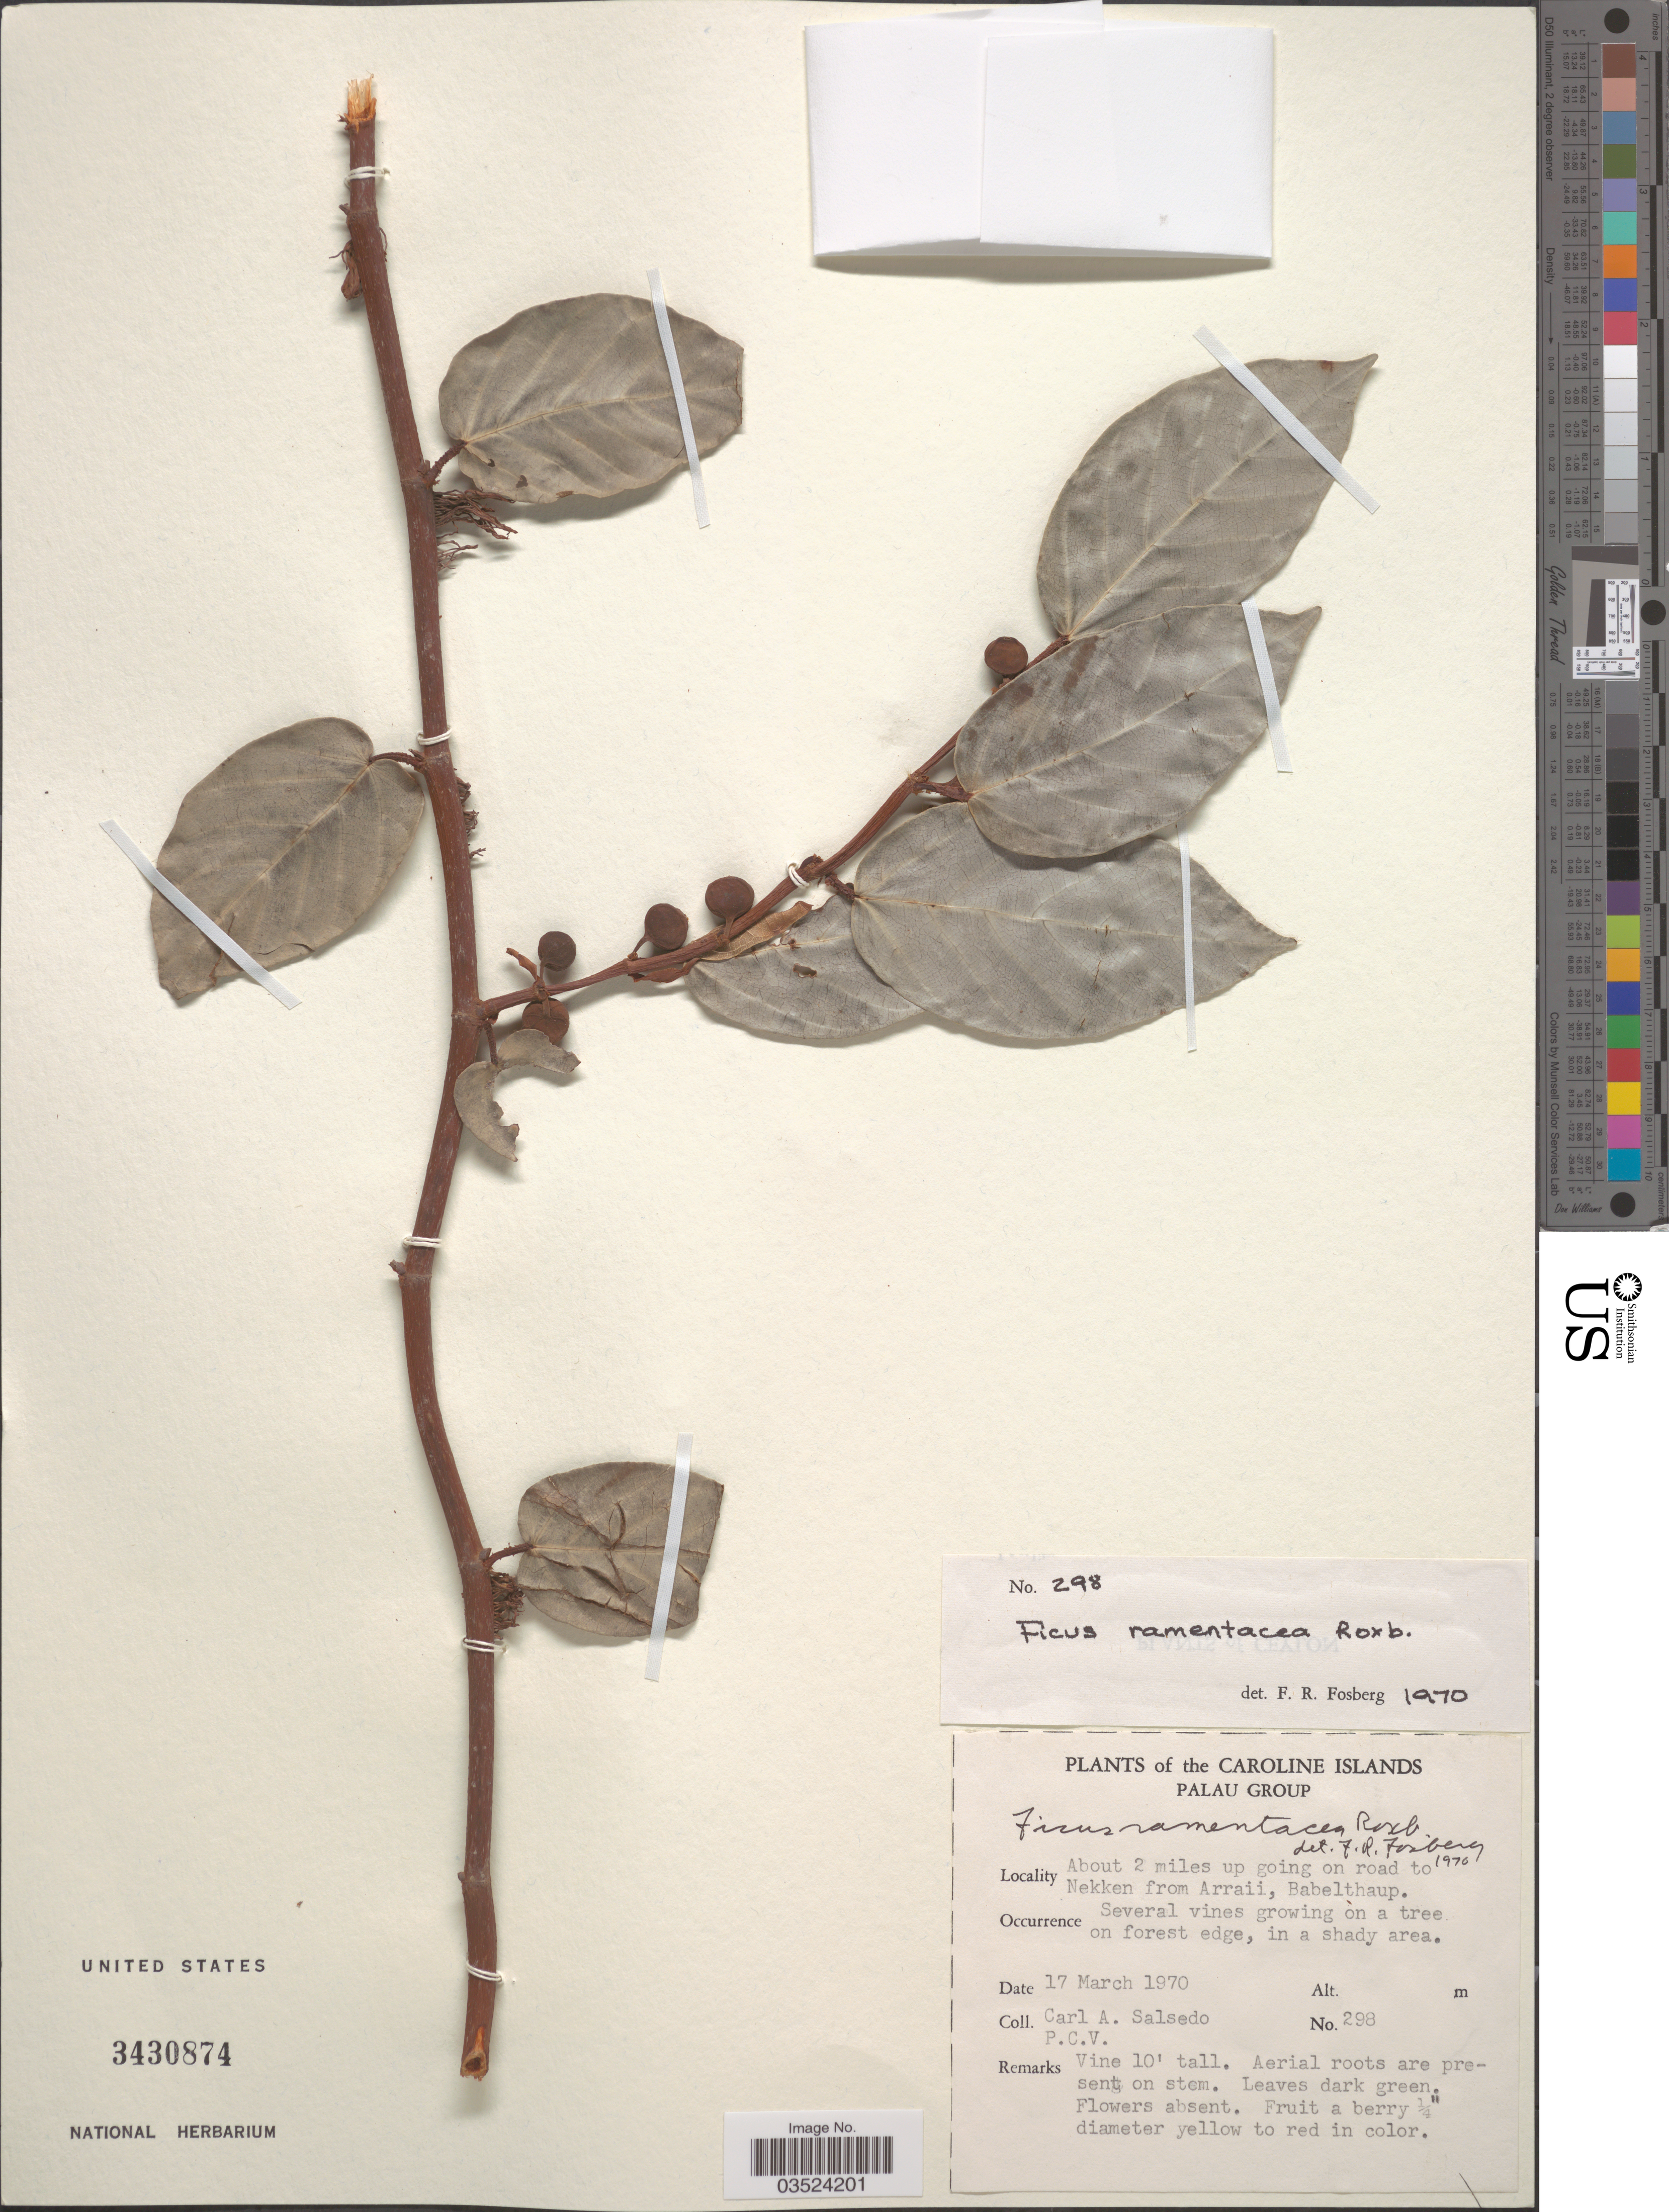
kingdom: Plantae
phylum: Tracheophyta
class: Magnoliopsida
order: Rosales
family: Moraceae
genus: Ficus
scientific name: Ficus ramentacea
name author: Roxb.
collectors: C.A. Salsedo & P.C.V.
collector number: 298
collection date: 1970-03-17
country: Palau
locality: The Caroline Islands. Palau Group. About 2 miles up going on road to Nekken from Arraii, Babelthaup.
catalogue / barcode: US 3430874